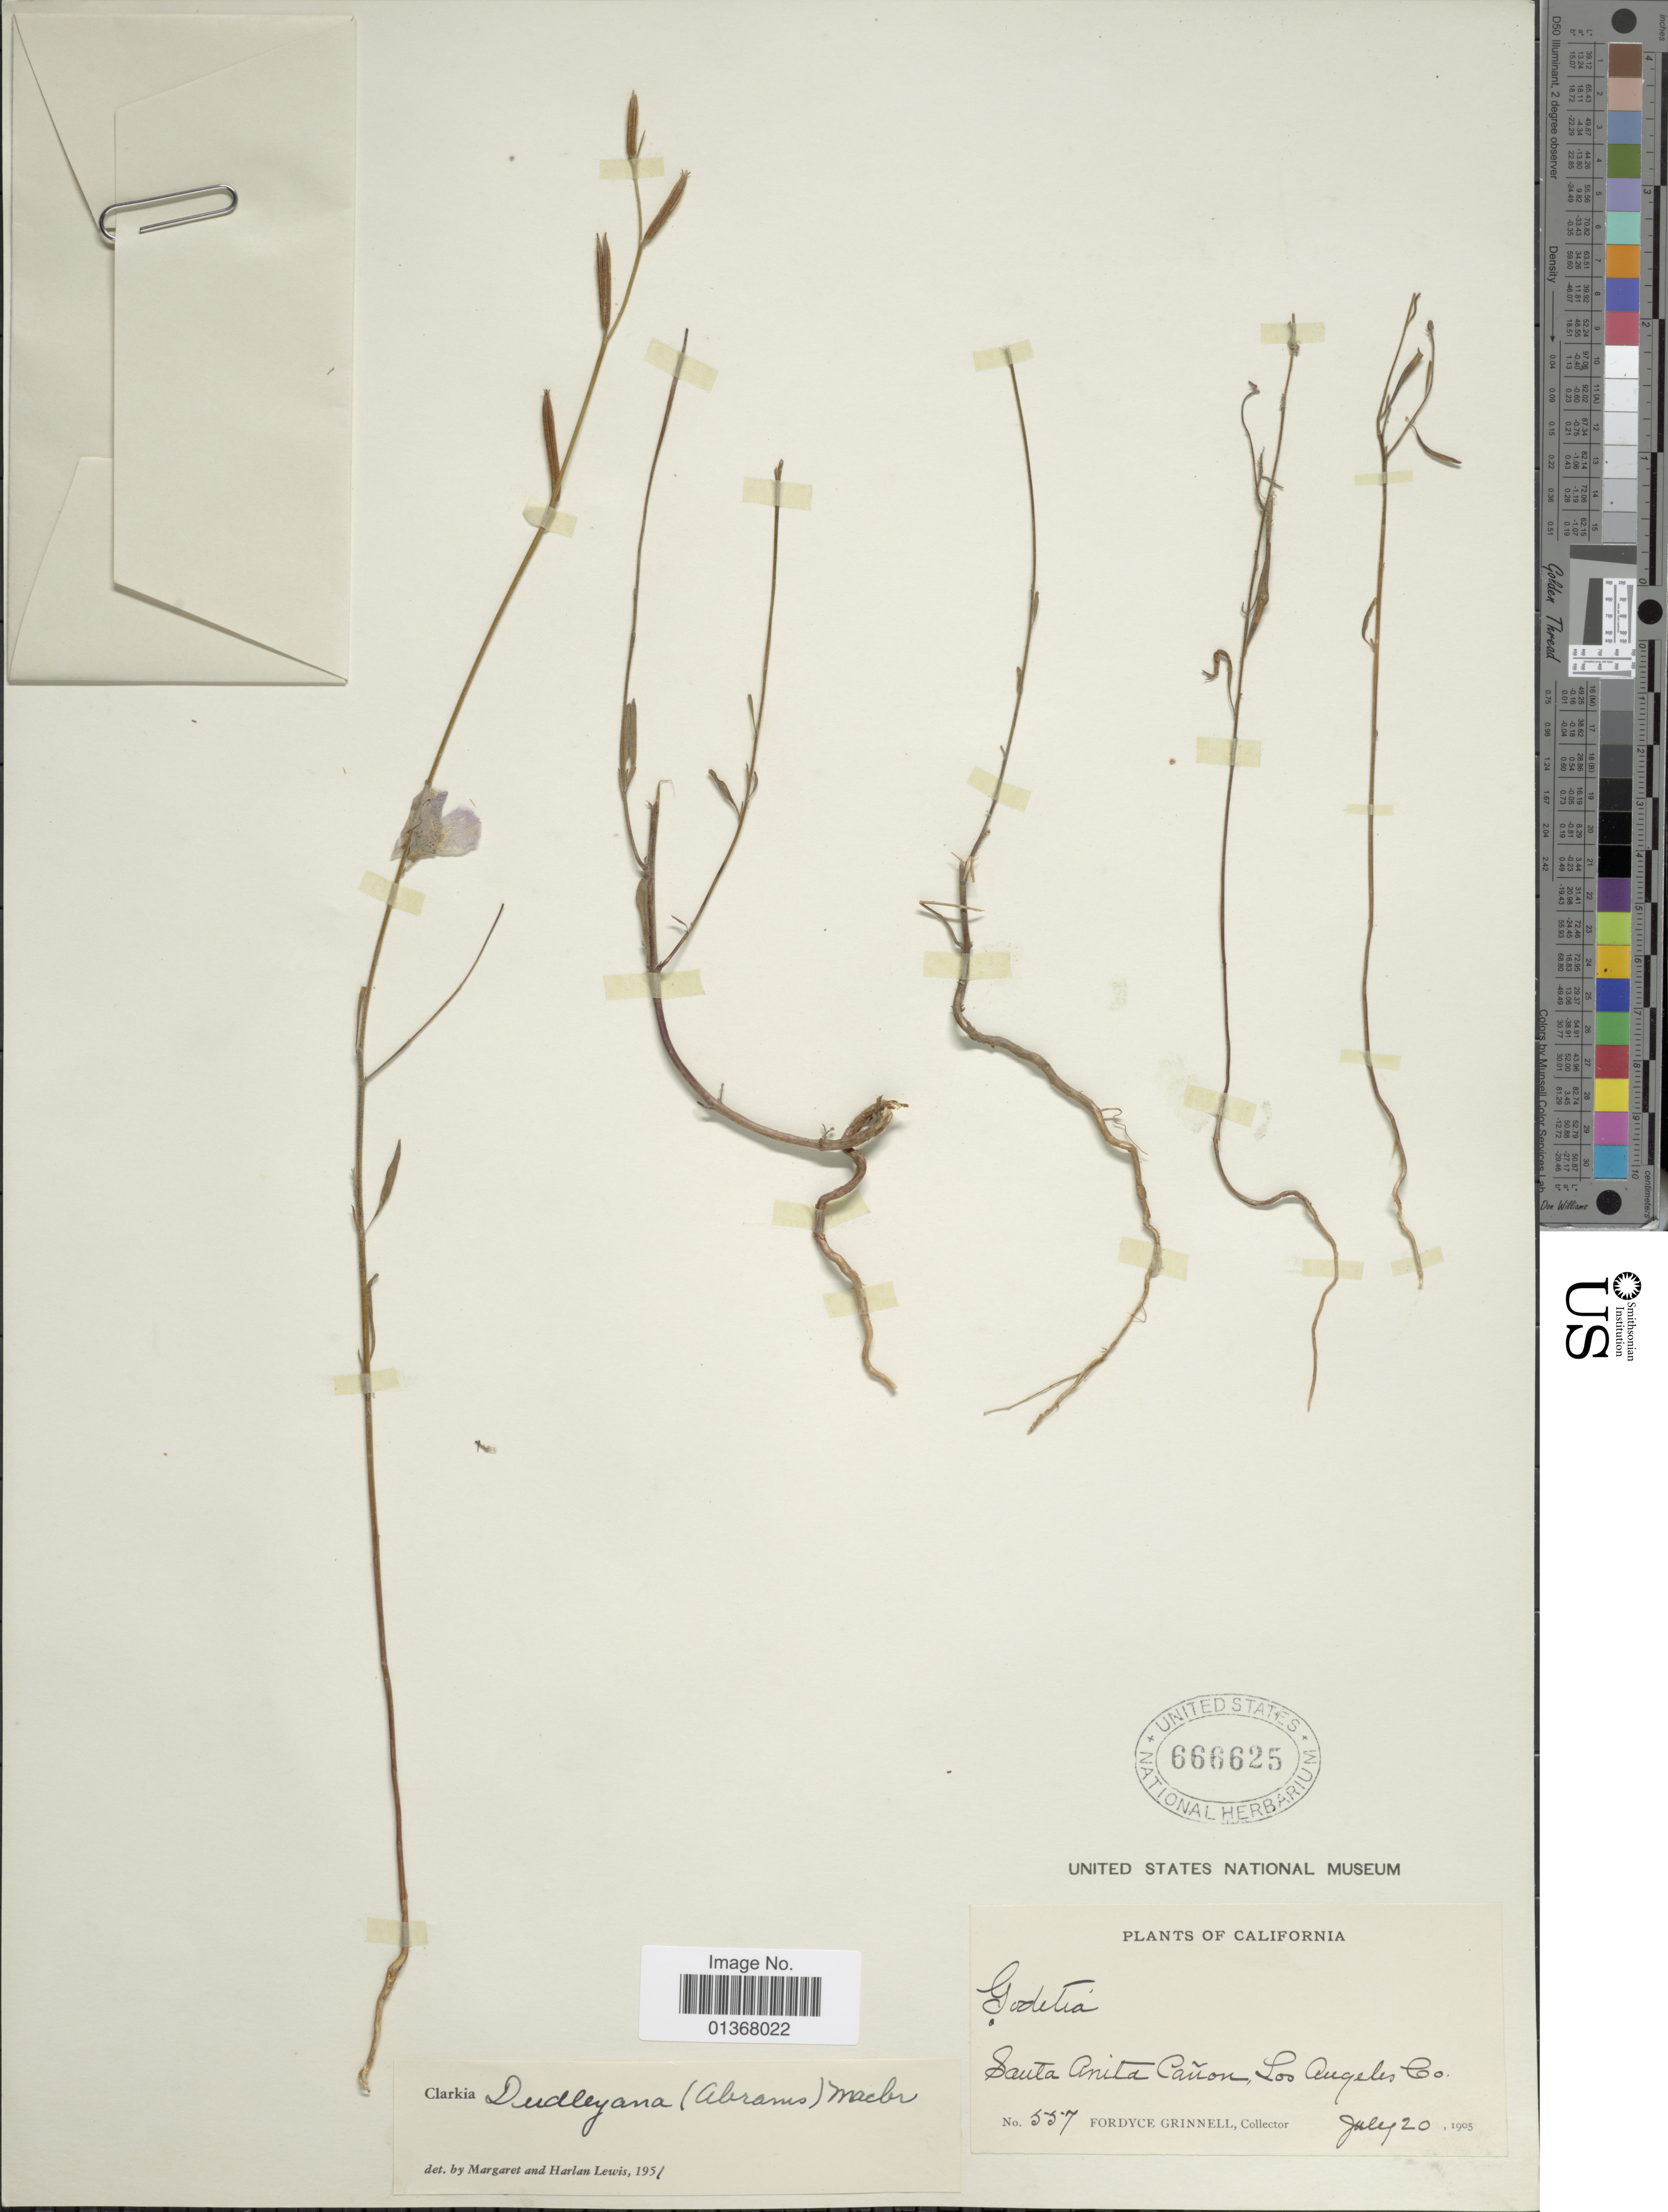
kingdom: Plantae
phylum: Tracheophyta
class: Magnoliopsida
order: Myrtales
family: Onagraceae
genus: Clarkia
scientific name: Clarkia dudleyana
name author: (Abrams) J.F. Macbr.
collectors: F. Grinnell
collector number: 557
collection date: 1905-07-20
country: United States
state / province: California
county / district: Los Angeles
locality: Santa Anita Cañon, Los Angeles Co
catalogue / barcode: US 666625